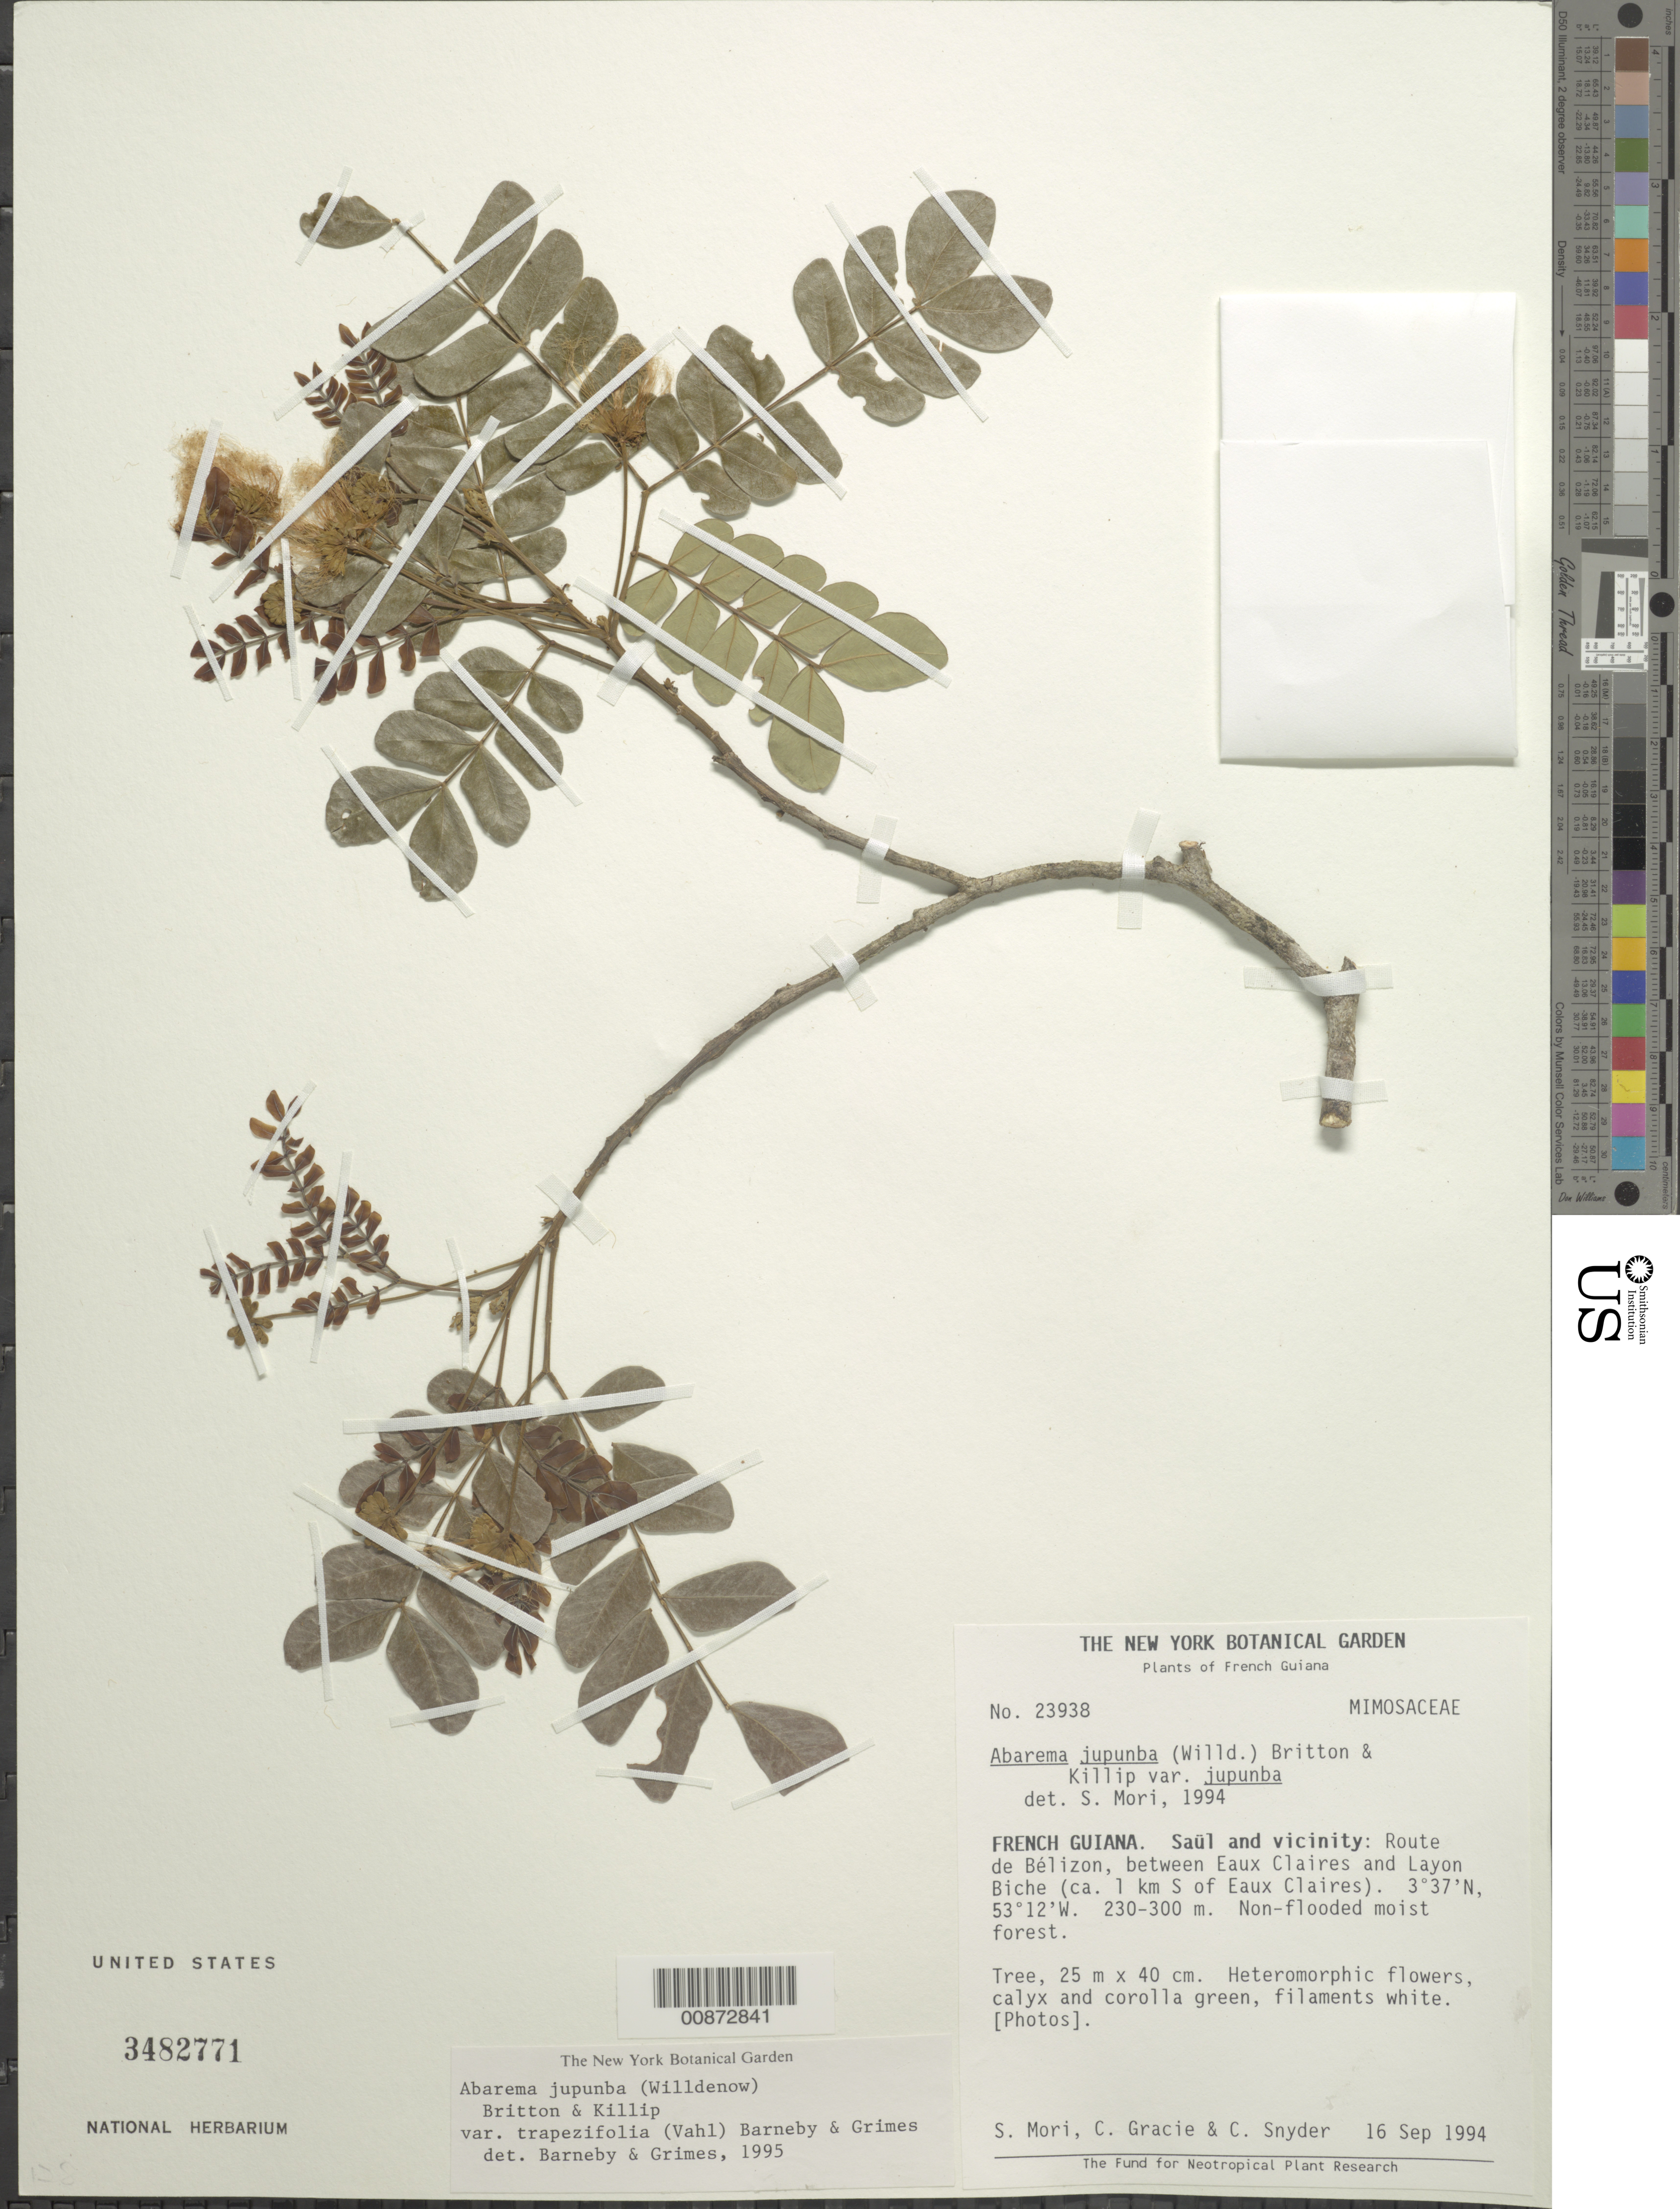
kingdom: Plantae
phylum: Tracheophyta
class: Magnoliopsida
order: Fabales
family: Fabaceae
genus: Abarema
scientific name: Abarema jupunba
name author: (Willd.) Britton & Killip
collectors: S. Mori, C. A. Gracie & C. Snyder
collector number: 23938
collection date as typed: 16-Sep-94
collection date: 1994-09-16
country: French Guiana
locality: Saül and vic., Route de Bélizon, between Eaux Claires and Layon Biche (ca. 1 km S of Eaux Claires)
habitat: Non-flooded moist forest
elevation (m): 230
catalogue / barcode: US 3482771